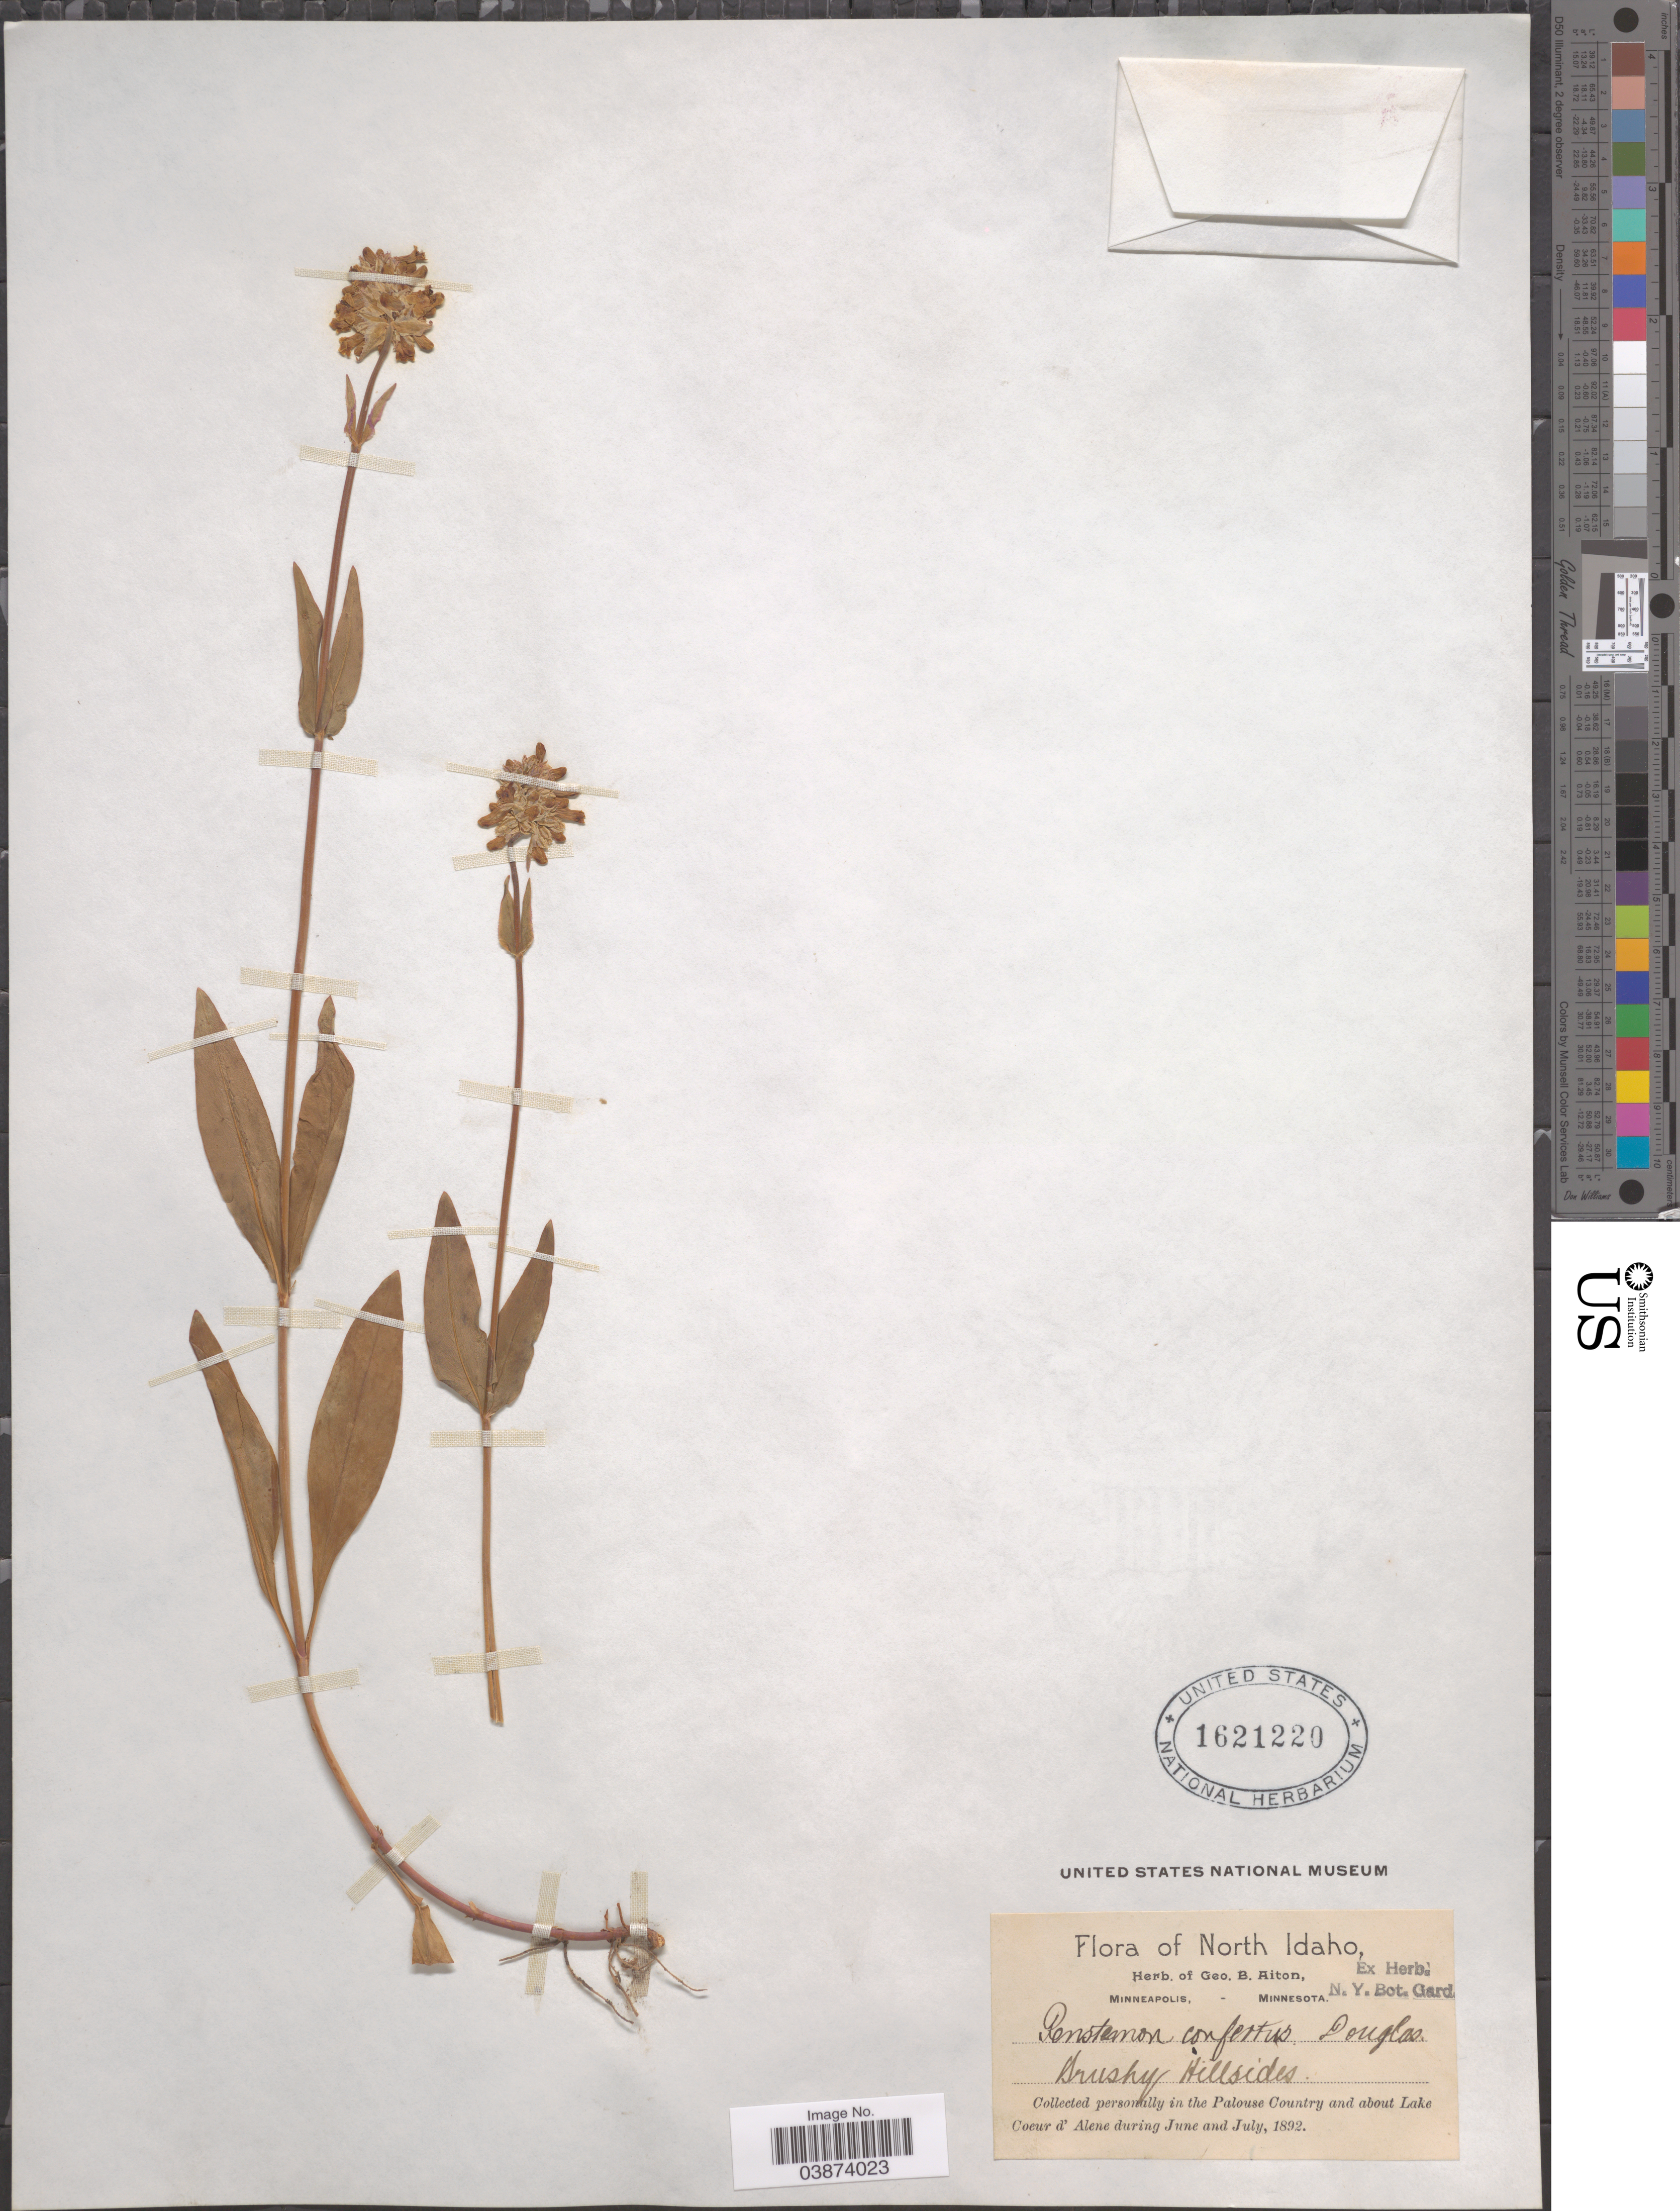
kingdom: Plantae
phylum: Tracheophyta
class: Magnoliopsida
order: Lamiales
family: Plantaginaceae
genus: Penstemon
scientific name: Penstemon confertus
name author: Douglas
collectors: ex herb. Geo. B. Aiton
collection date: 1892-06/1892-07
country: United States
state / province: Idaho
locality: North Idaho. Palouse Country and about Lake Coeur d' Alene.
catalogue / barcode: US 1621220